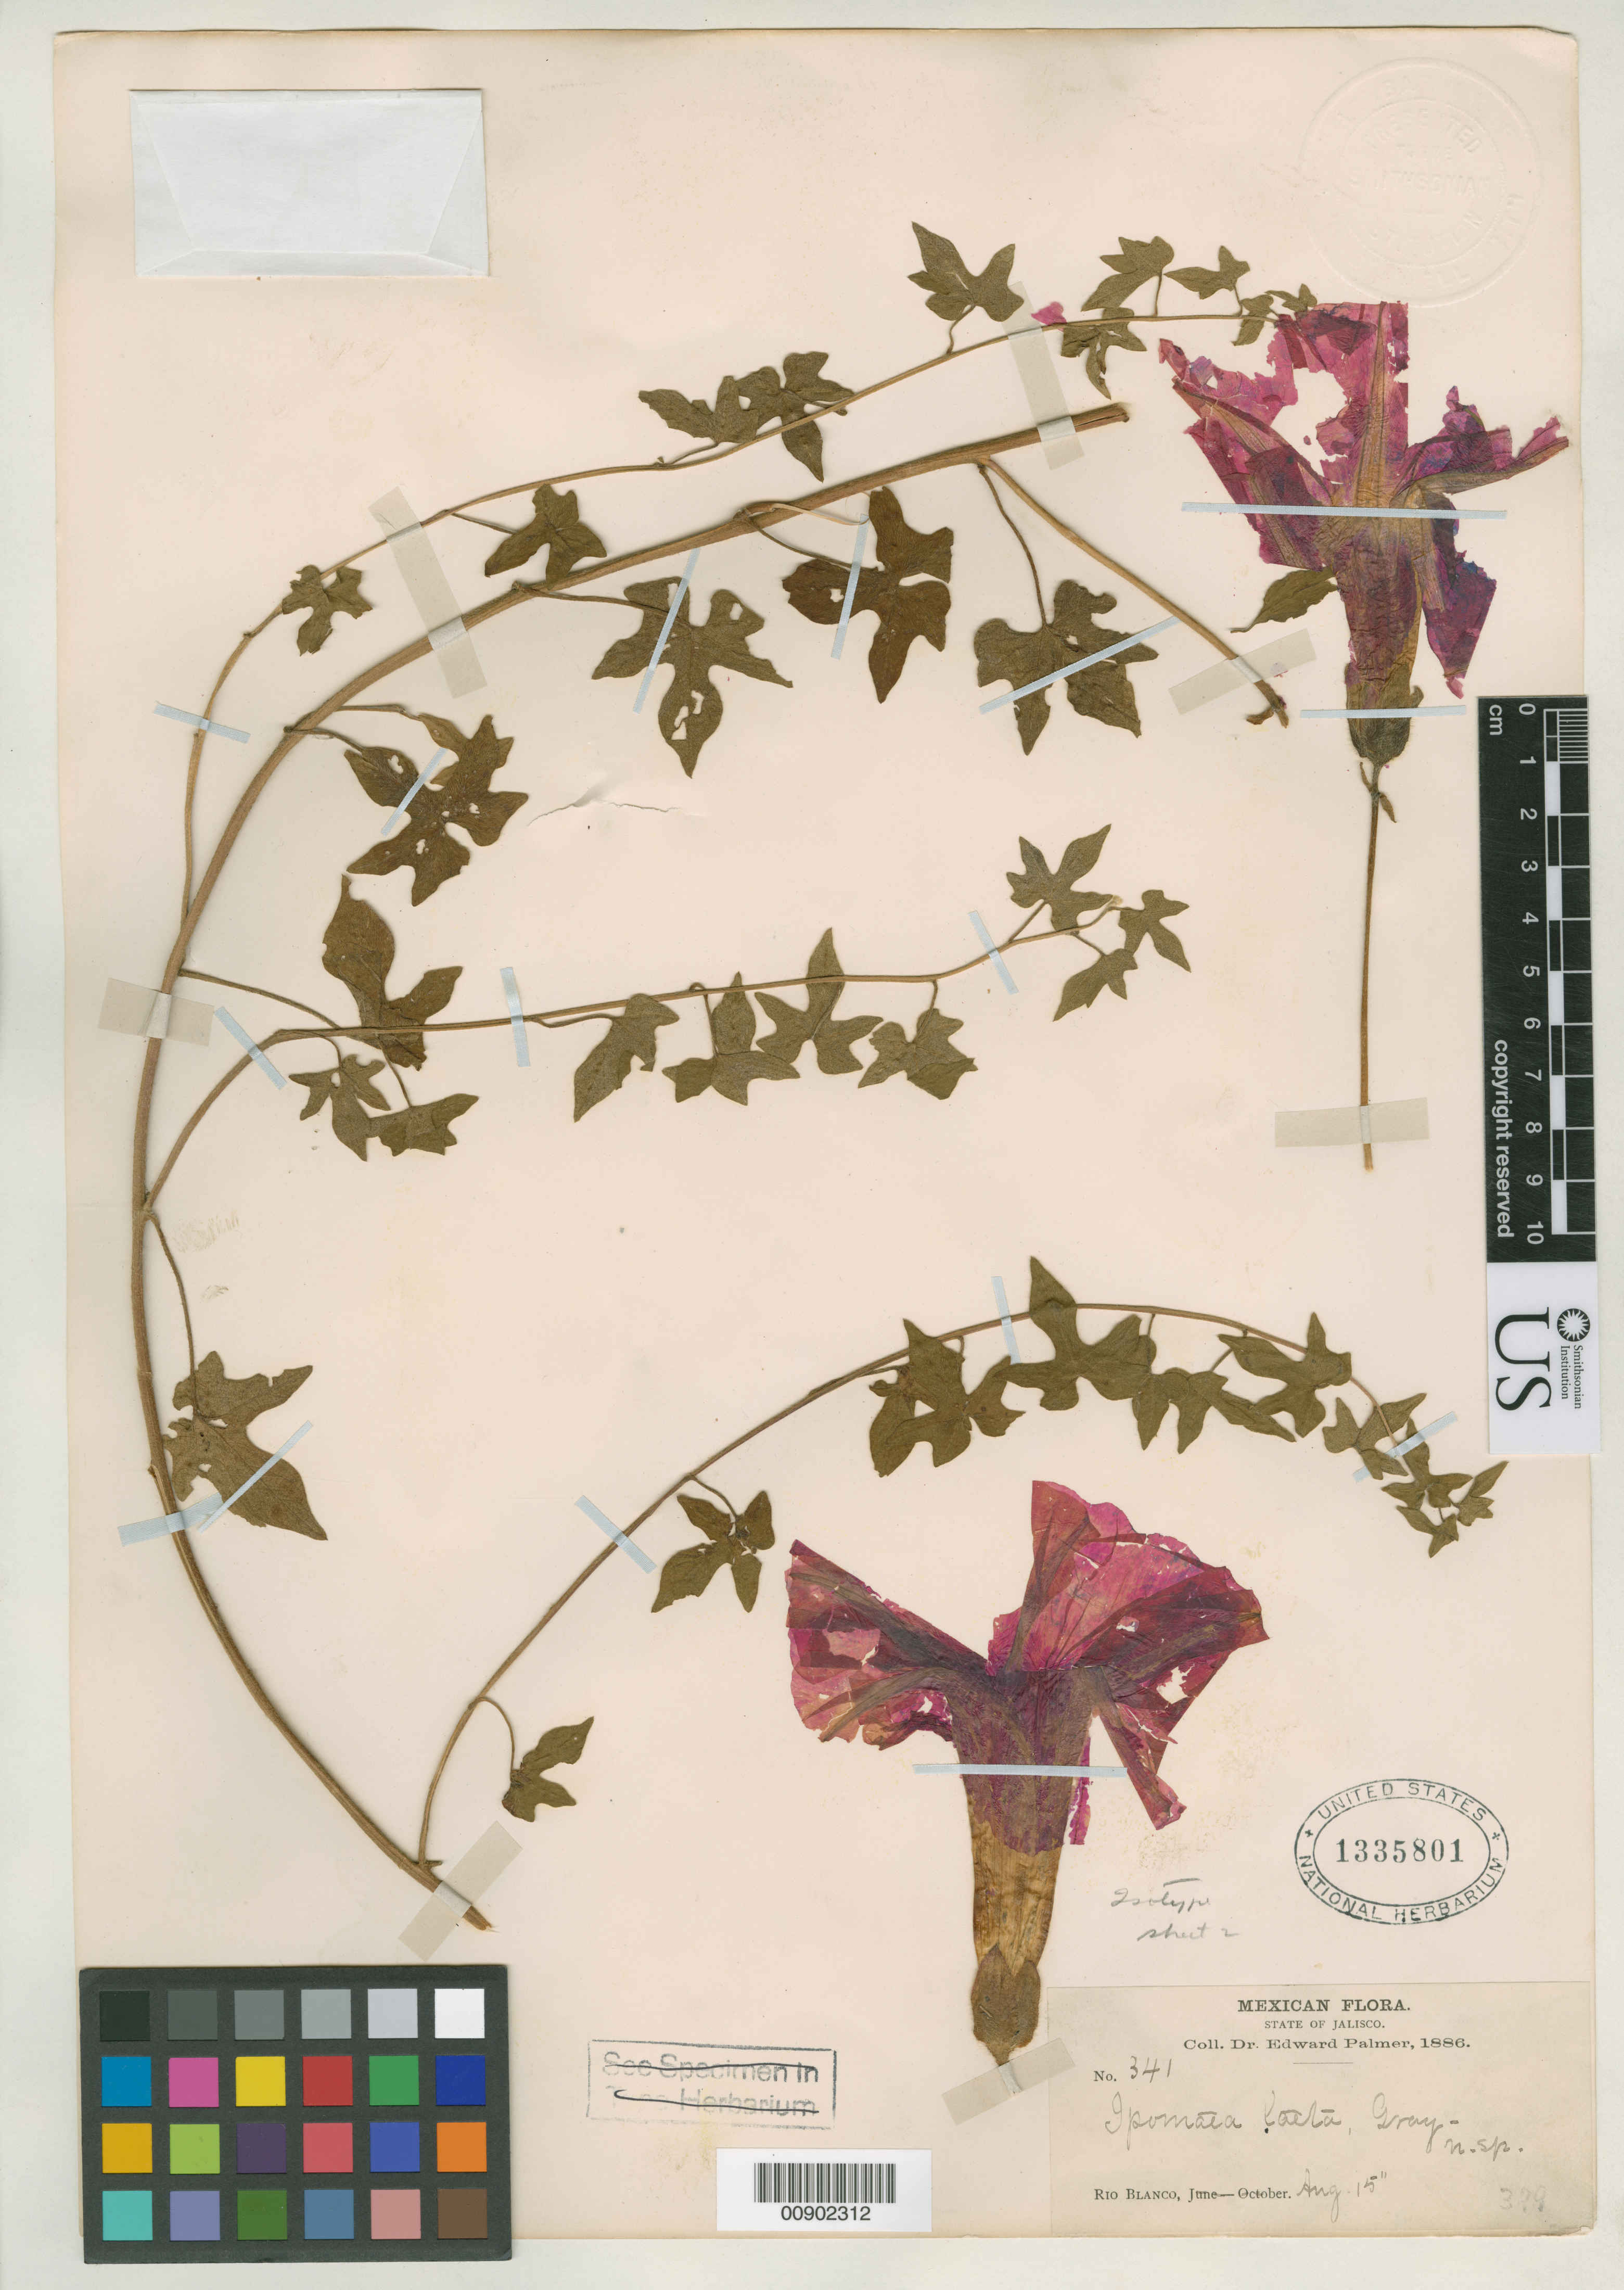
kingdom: Plantae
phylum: Tracheophyta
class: Magnoliopsida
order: Solanales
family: Convolvulaceae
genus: Ipomoea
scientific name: Ipomoea laeta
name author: A. Gray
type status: Isotype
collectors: E. Palmer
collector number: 341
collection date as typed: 15 Aug 1886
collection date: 1886-08-15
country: Mexico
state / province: Jalisco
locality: Rio Blanco.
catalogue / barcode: US 1335801